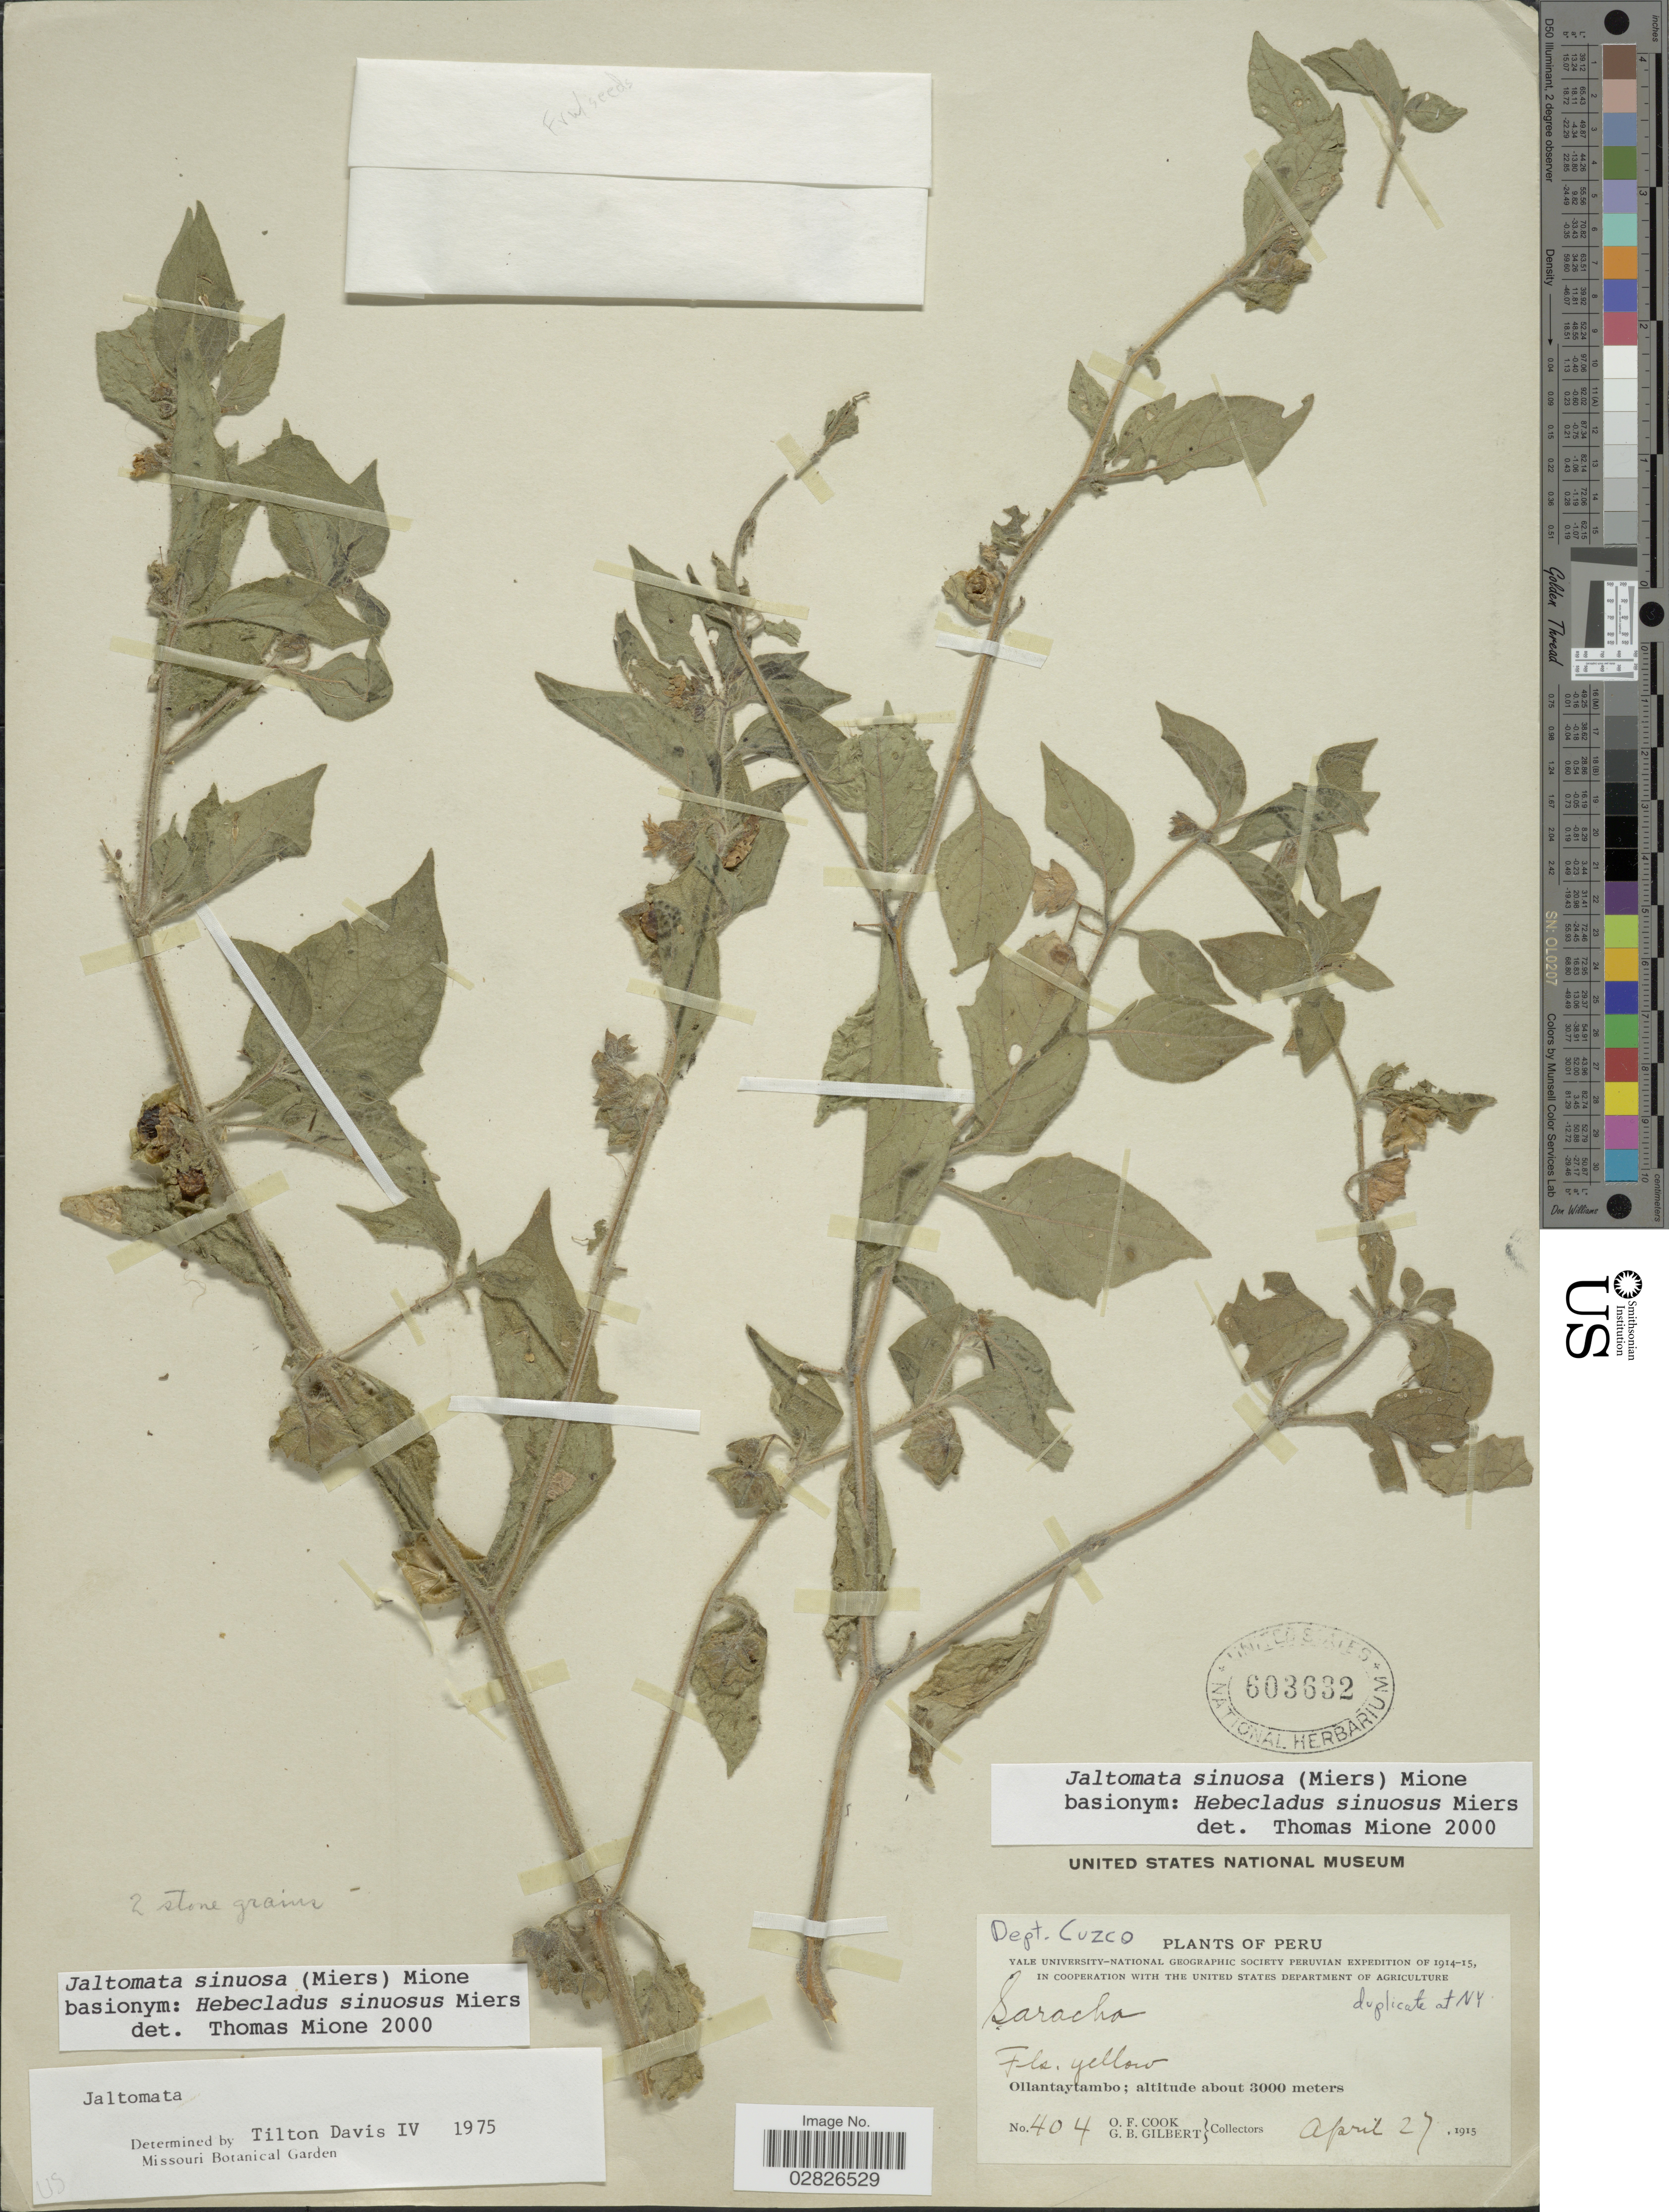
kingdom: Plantae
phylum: Tracheophyta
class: Magnoliopsida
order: Solanales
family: Solanaceae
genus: Jaltomata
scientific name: Jaltomata sinuosa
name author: (Miers) Mione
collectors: O. F. Cook & G. B. Gilbert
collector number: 404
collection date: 1915-04-27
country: Peru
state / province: Cusco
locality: Ollantaytambo, Dept. Cuzco.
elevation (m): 3000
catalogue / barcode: US 603632